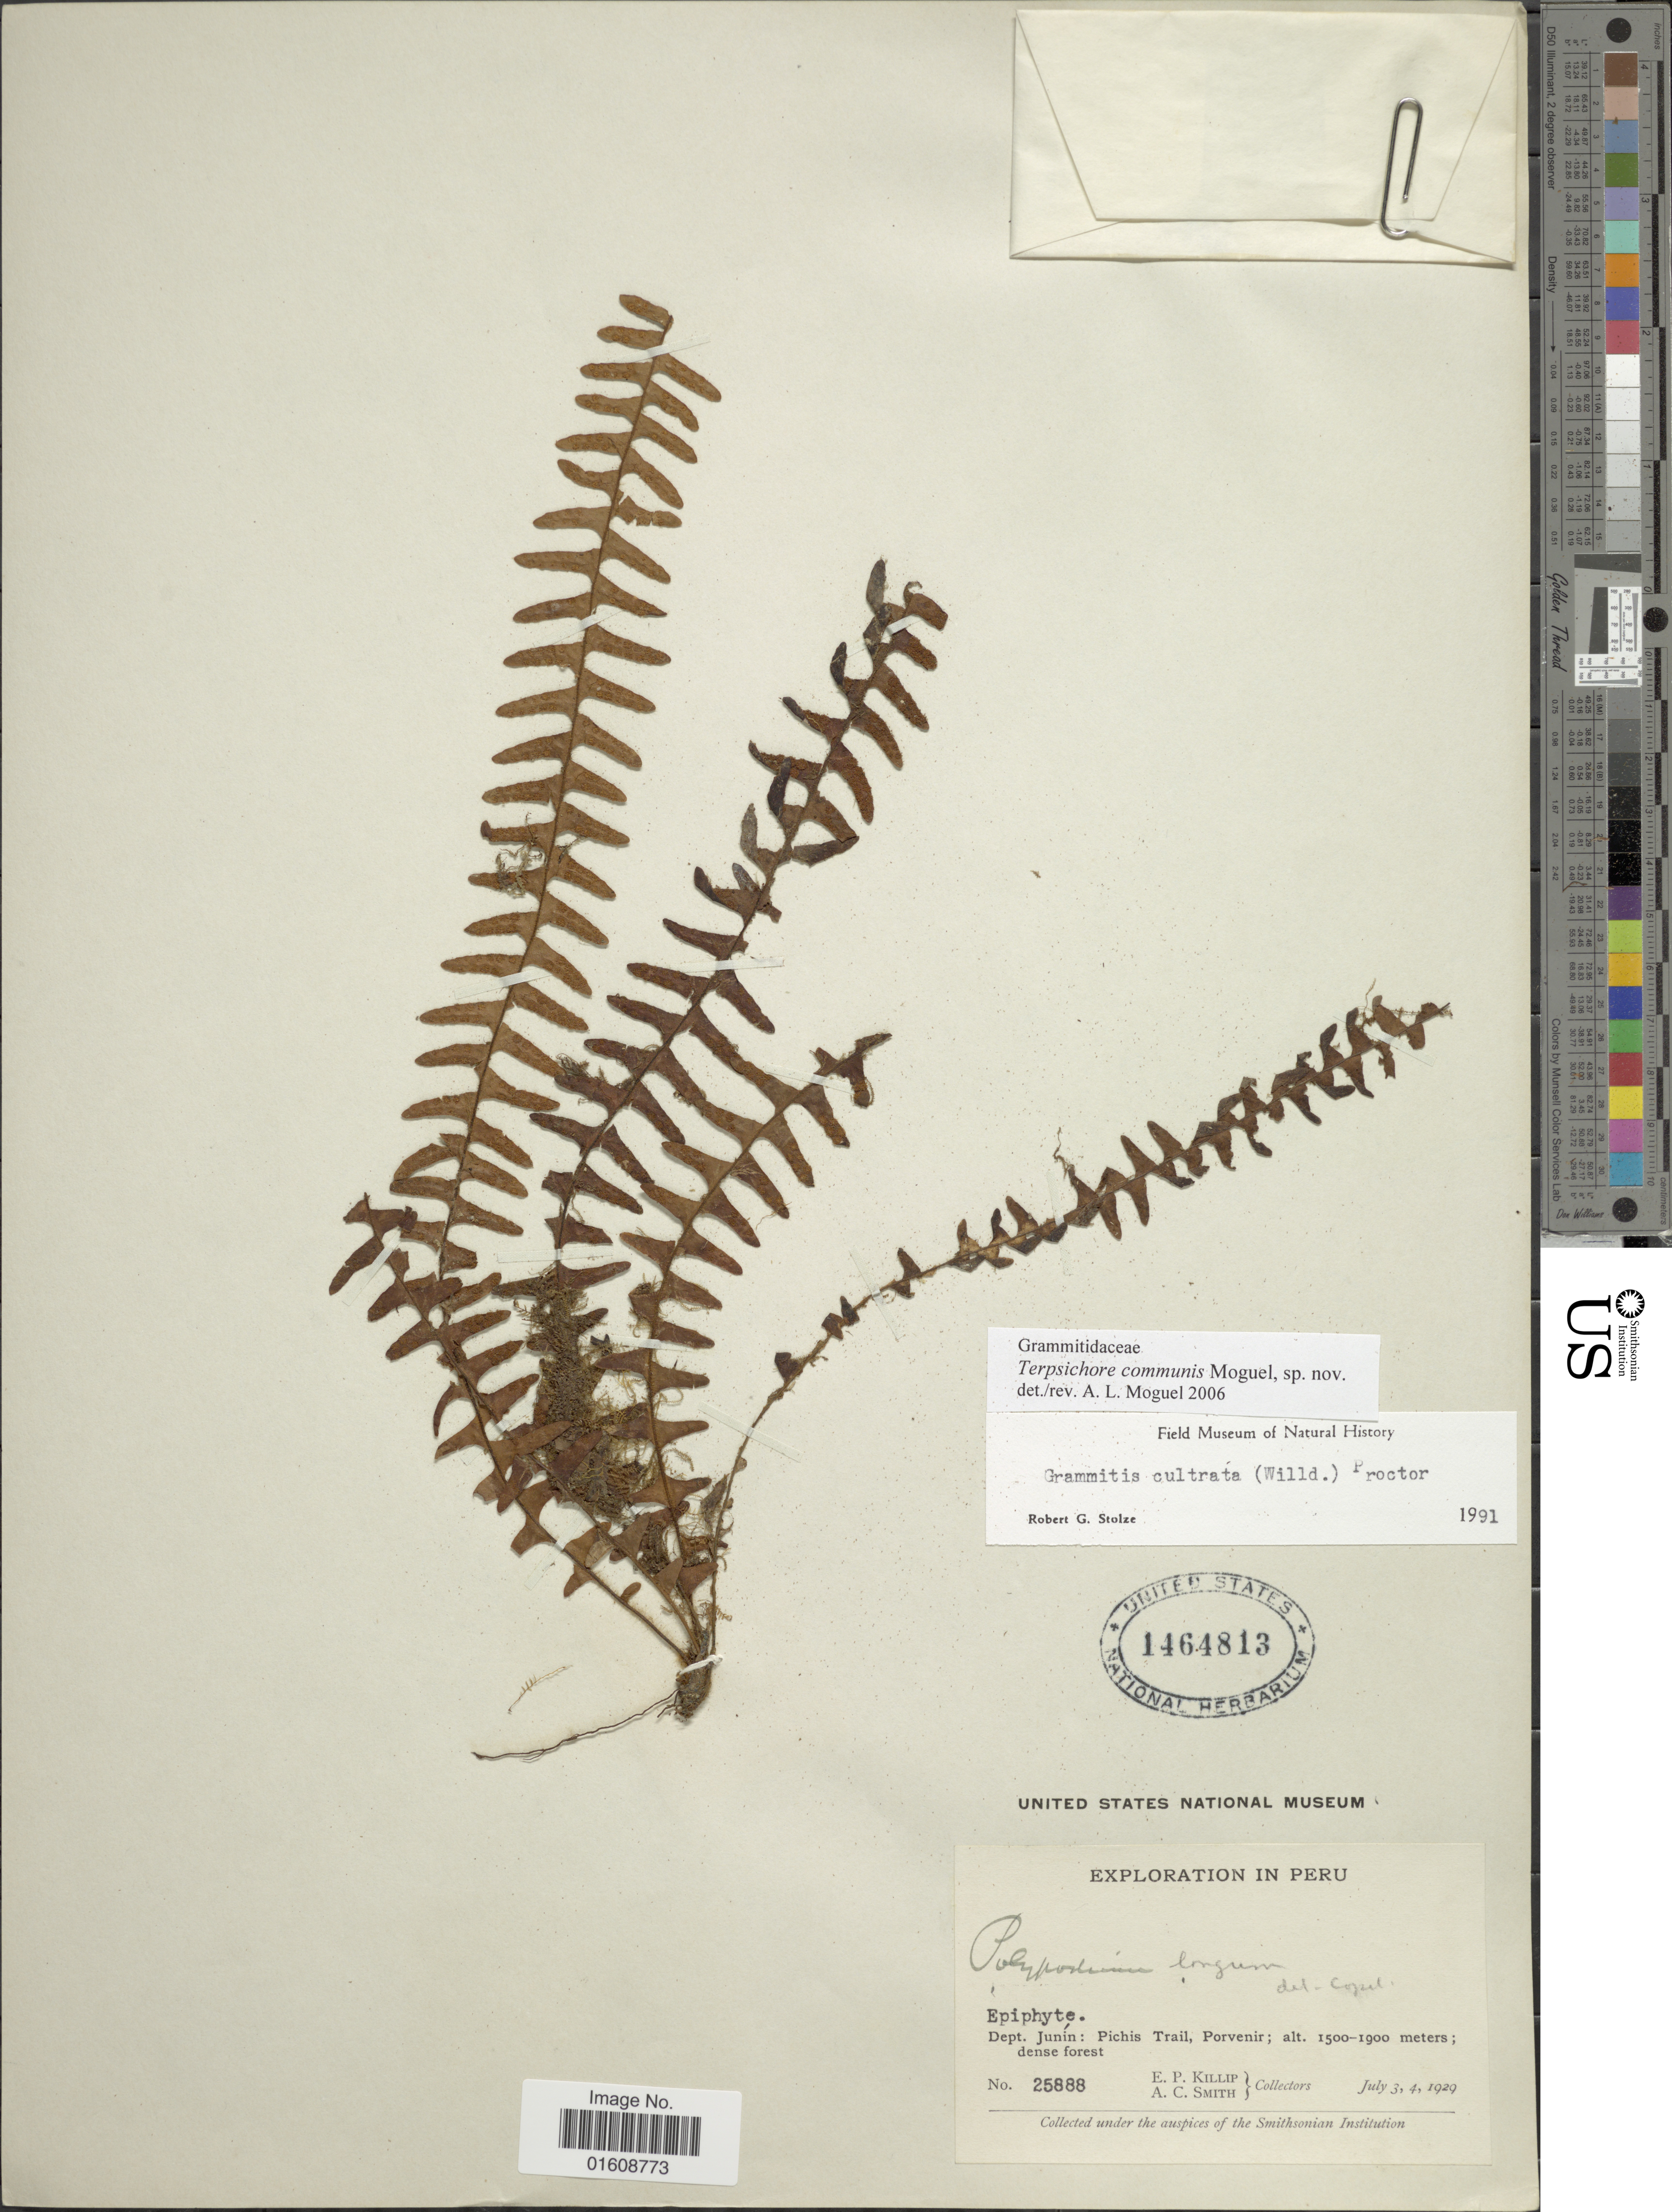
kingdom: Plantae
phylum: Tracheophyta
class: Polypodiopsida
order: Polypodiales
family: Polypodiaceae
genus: Alansmia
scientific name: Alansmia cultrata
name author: (Bory ex Willd.) Moguel & M. Kessler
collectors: E. P. Killip & A. C. Smith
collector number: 25888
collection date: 1929-07-03/1929-07-04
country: Peru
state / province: Junín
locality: Pichis Trail, Porvenir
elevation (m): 1500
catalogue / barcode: US 1464813